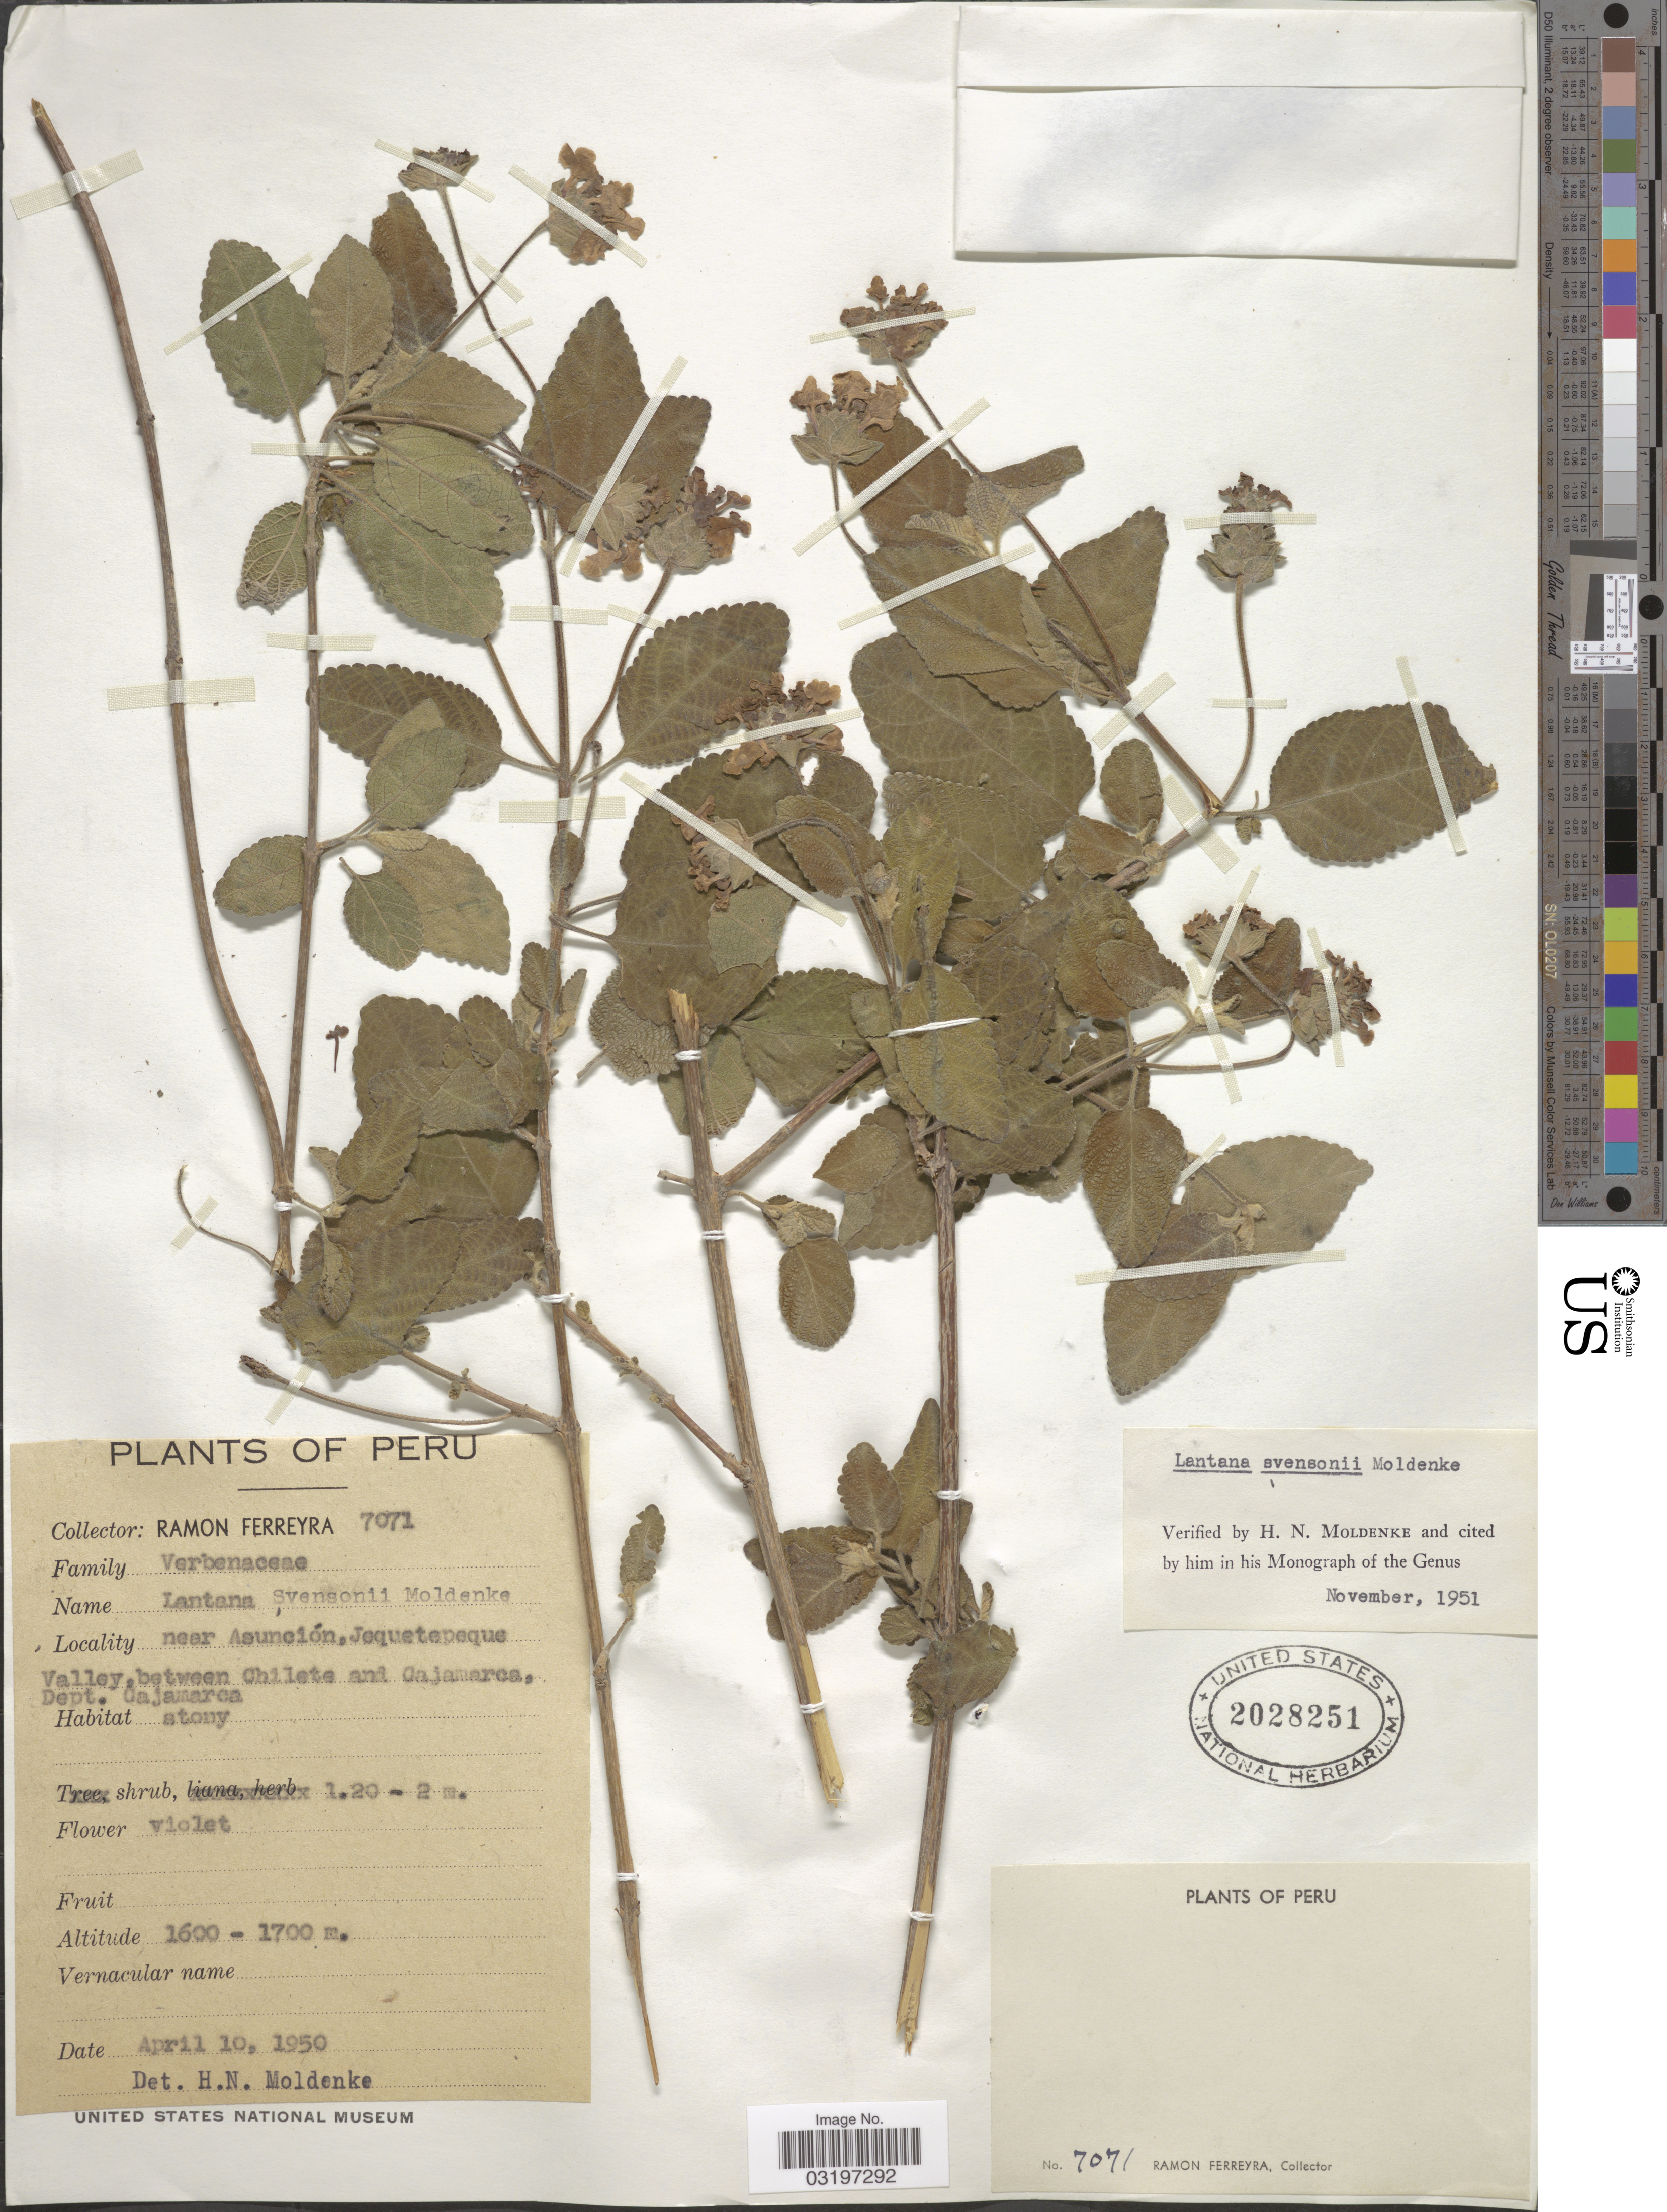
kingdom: Plantae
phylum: Tracheophyta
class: Magnoliopsida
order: Lamiales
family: Verbenaceae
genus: Lantana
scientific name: Lantana svensonii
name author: Moldenke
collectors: R. A. Ferreyra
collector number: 7071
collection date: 1950-04-10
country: Peru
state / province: Cajamarca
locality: Near Asunción, Jequetepeque Valley, between Chilete and Cajamarca, Dept. Cajamarca.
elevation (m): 1600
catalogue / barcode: US 2028251